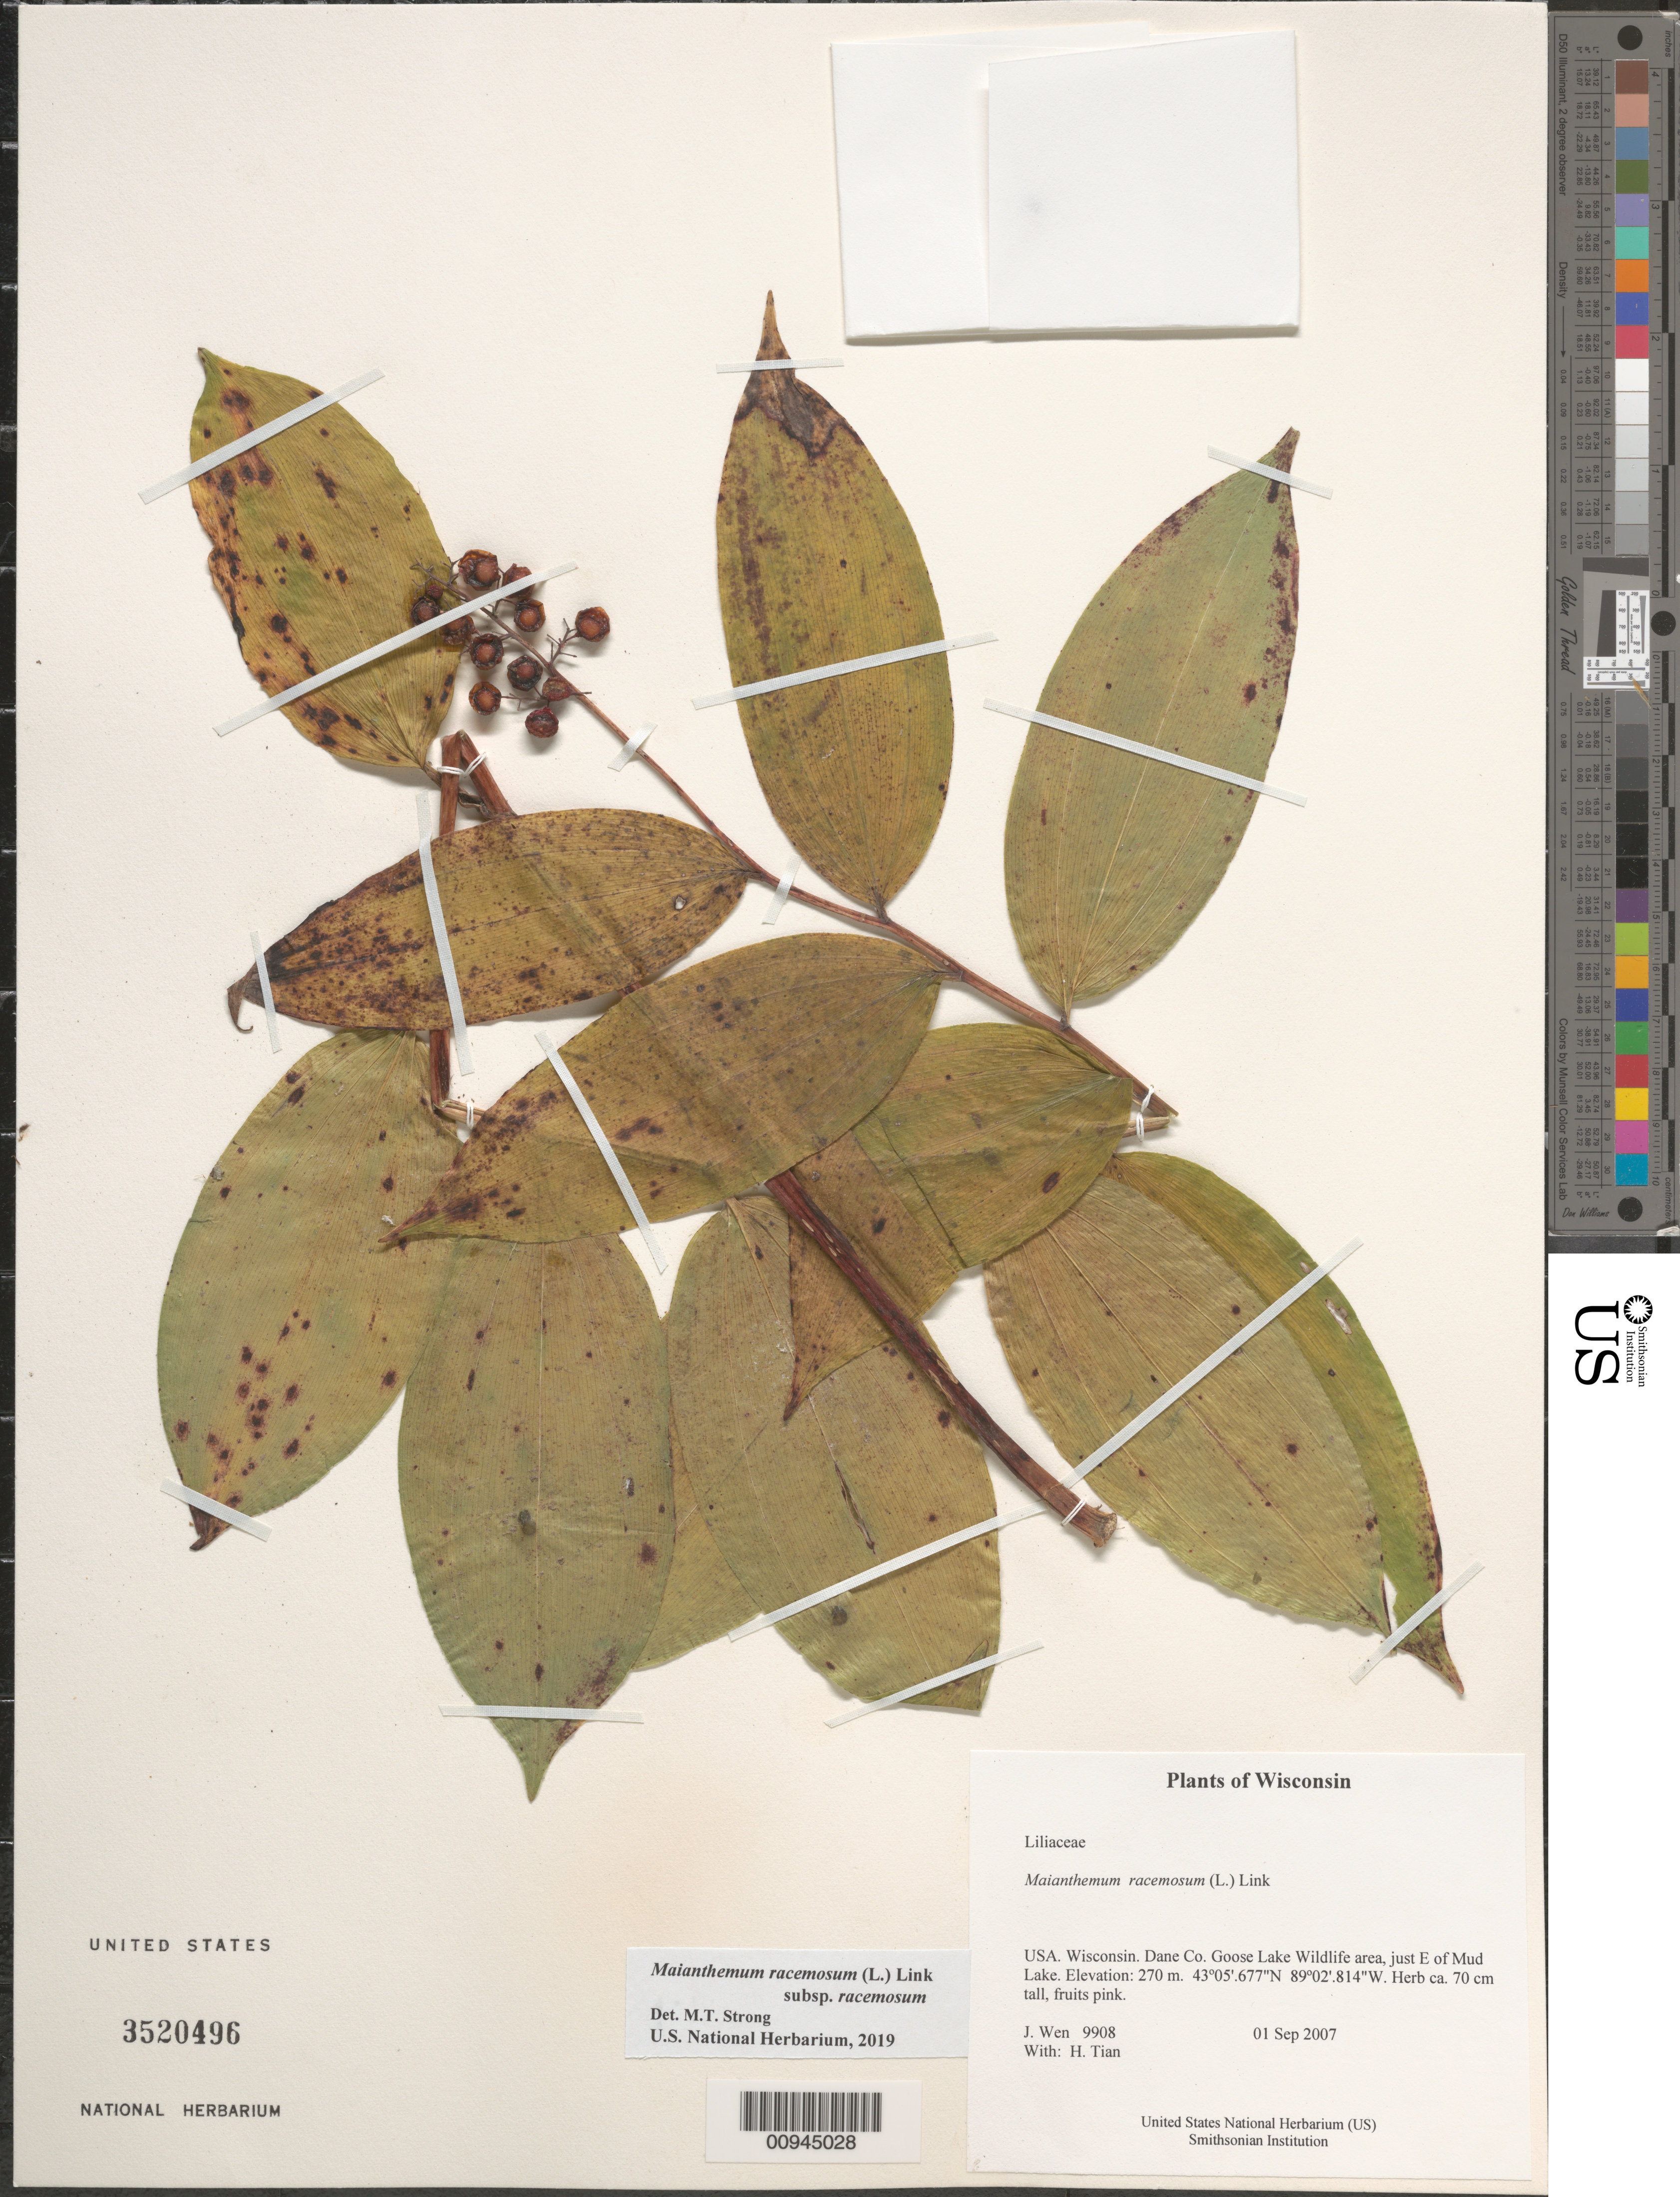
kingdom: Plantae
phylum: Tracheophyta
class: Liliopsida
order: Asparagales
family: Asparagaceae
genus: Maianthemum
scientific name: Maianthemum racemosum subsp. racemosum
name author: (L.) Link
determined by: Strong, Mark T., (BOT), Smithsonian Institution - National Museum of Natural History (UNITED STATES)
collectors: J. Wen & H. Tian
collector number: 9908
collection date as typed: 01 Sep 2007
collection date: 2007-09-01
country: United States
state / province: Wisconsin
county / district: Dane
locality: Goose Lake Wildlife area, just E of Mud Lake.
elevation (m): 270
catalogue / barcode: US 3520496